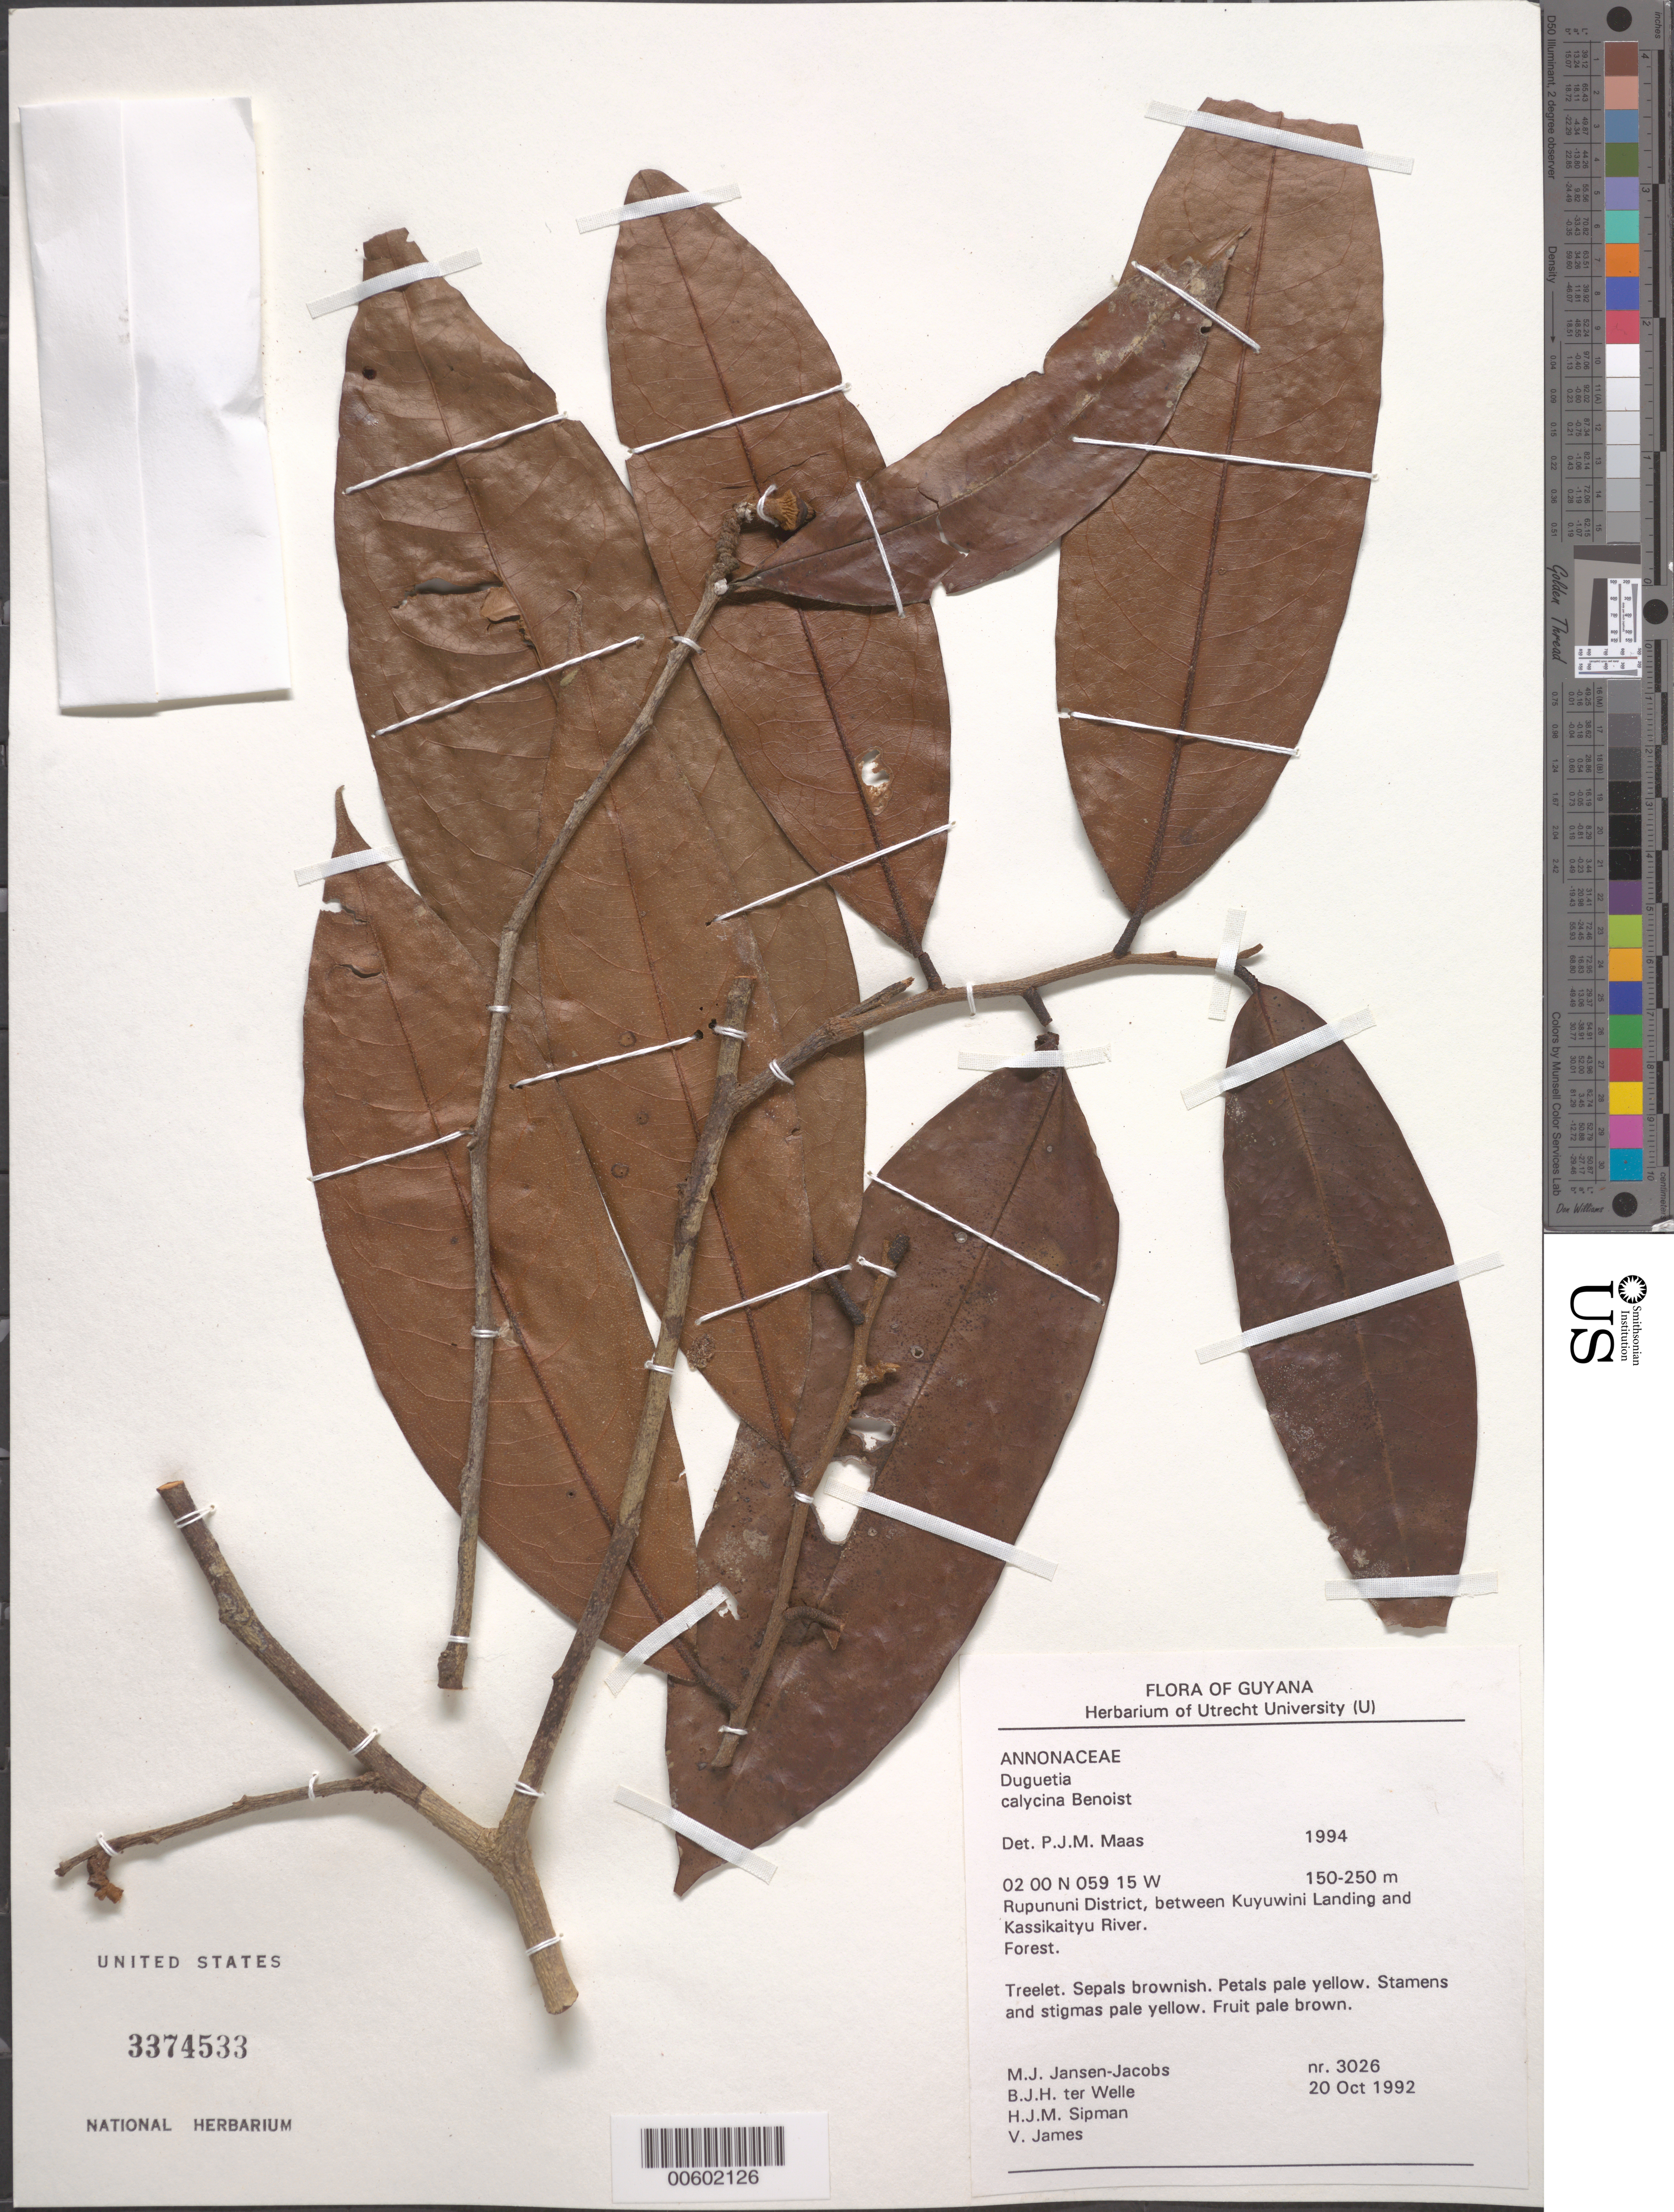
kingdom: Plantae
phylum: Tracheophyta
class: Magnoliopsida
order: Magnoliales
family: Annonaceae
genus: Duguetia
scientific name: Duguetia calycina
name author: Benoist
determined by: Maas, Paul J. M.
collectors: M. J. Jansen-Jacobs, B. Welle, H. J. M. Sipman & V. James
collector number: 3026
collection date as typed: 20-Oct-92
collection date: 1992-10-20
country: Guyana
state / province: U. Takutu-U. Essequibo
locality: Rupununi District, between Kuyuwini Landing and Kassikaityu River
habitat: Forest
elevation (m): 150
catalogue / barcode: US 3374533